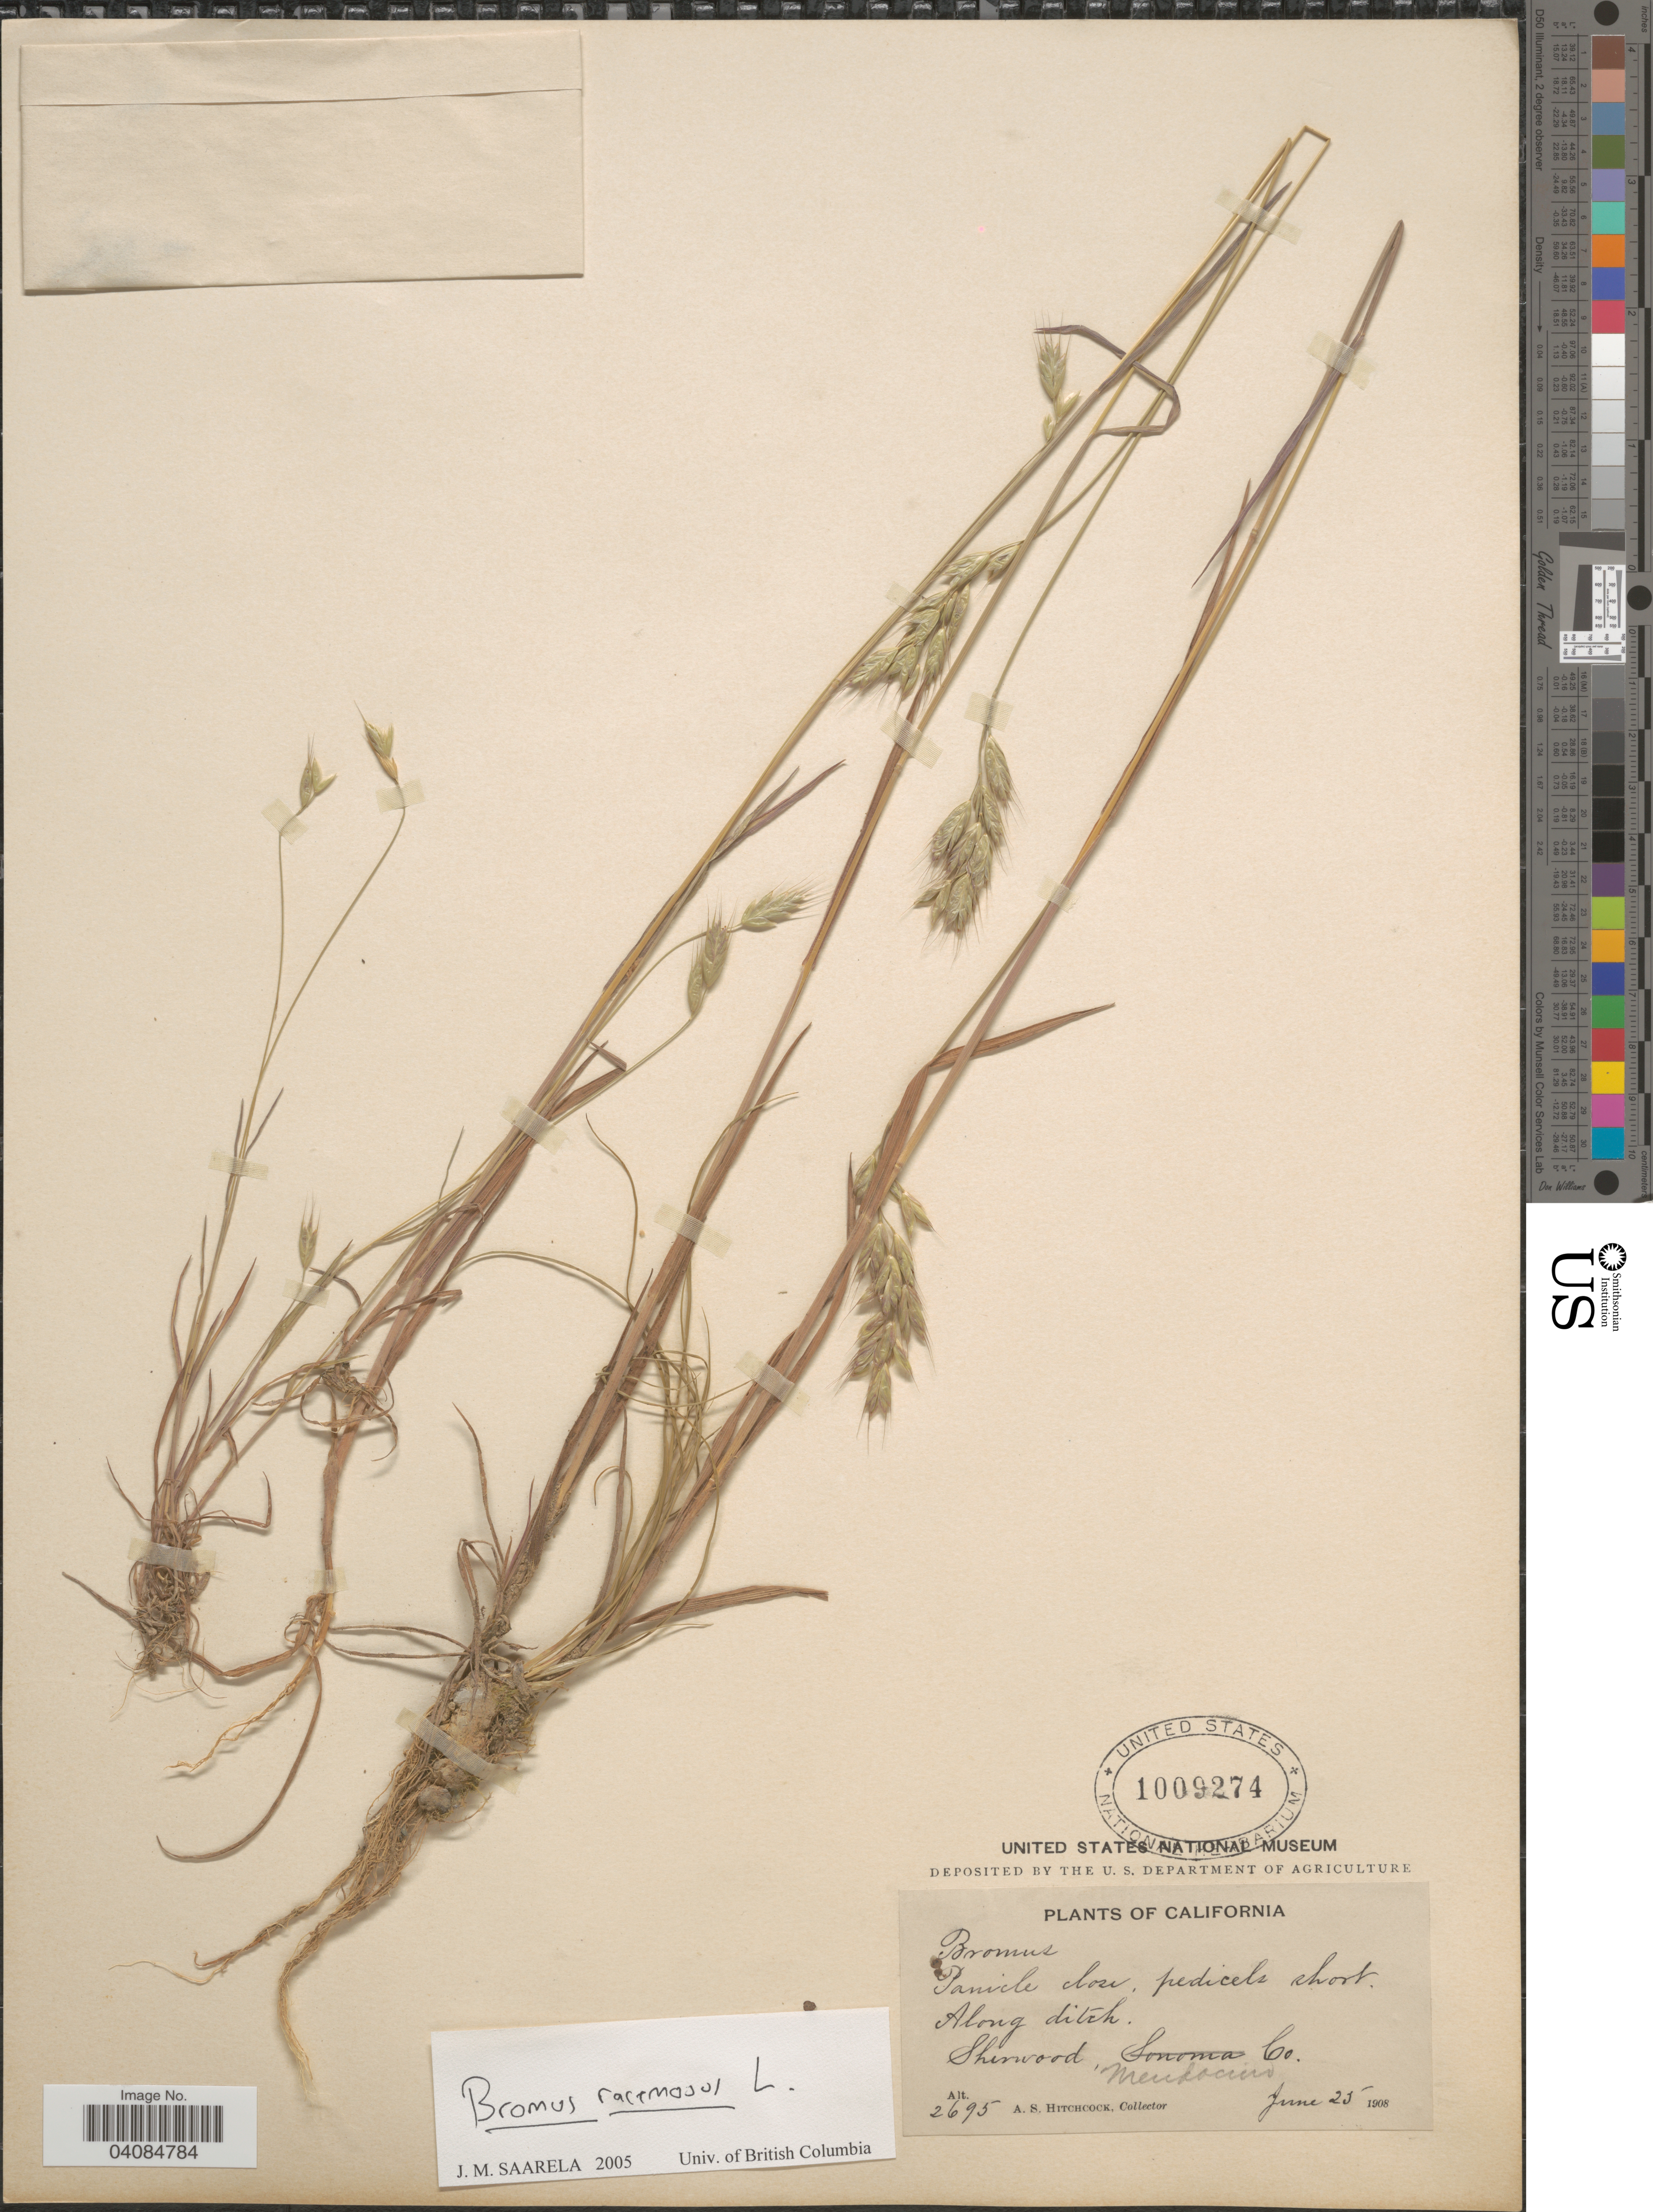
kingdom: Plantae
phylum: Tracheophyta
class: Liliopsida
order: Poales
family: Poaceae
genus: Bromus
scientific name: Bromus racemosus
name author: L.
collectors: A. S. Hitchcock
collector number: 2695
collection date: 1908-06-25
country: United States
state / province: California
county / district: Mendocino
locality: Along ditch. Sherwood, Mendocino Co.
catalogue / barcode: US 1009274